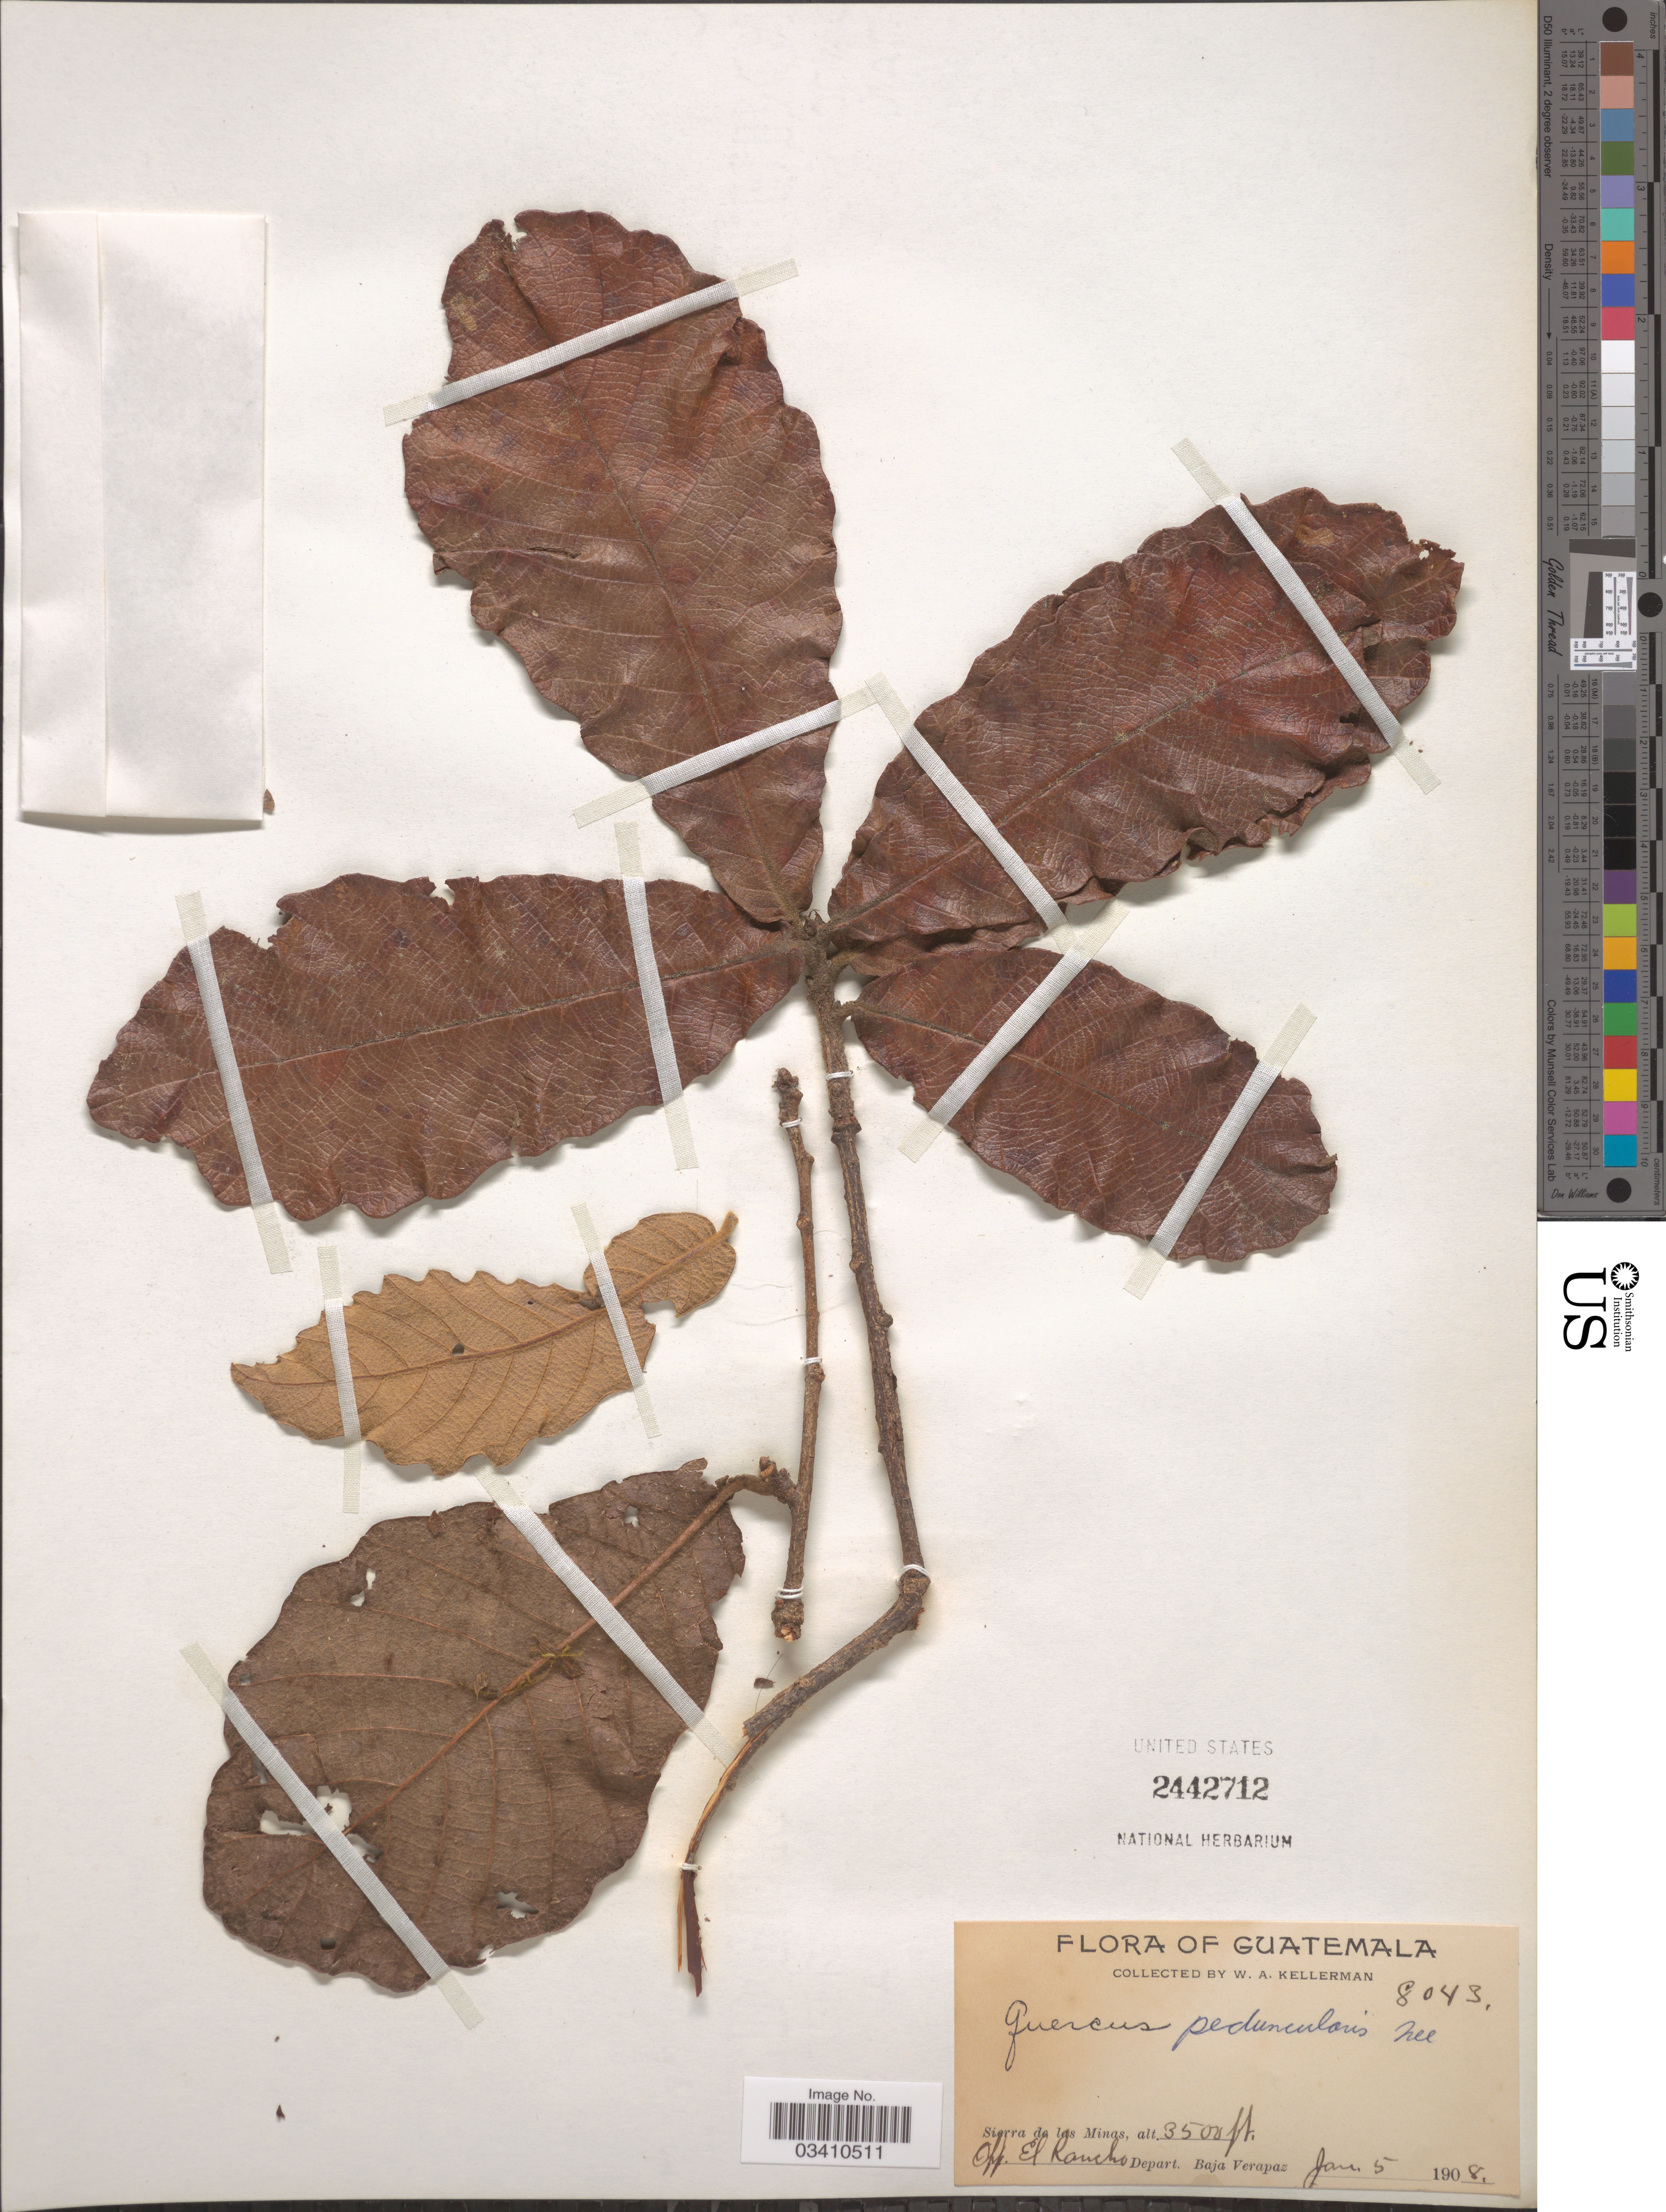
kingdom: Plantae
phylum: Tracheophyta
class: Magnoliopsida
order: Fagales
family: Fagaceae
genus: Quercus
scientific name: Quercus peduncularis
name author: Née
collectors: W. Kellerman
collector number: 8043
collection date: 1908-01-05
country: Guatemala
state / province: Baja Verapaz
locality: Sierra de las Minas. Opp. El Rancho. Depart. Baja Verapaz.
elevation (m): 1067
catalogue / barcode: US 2442712